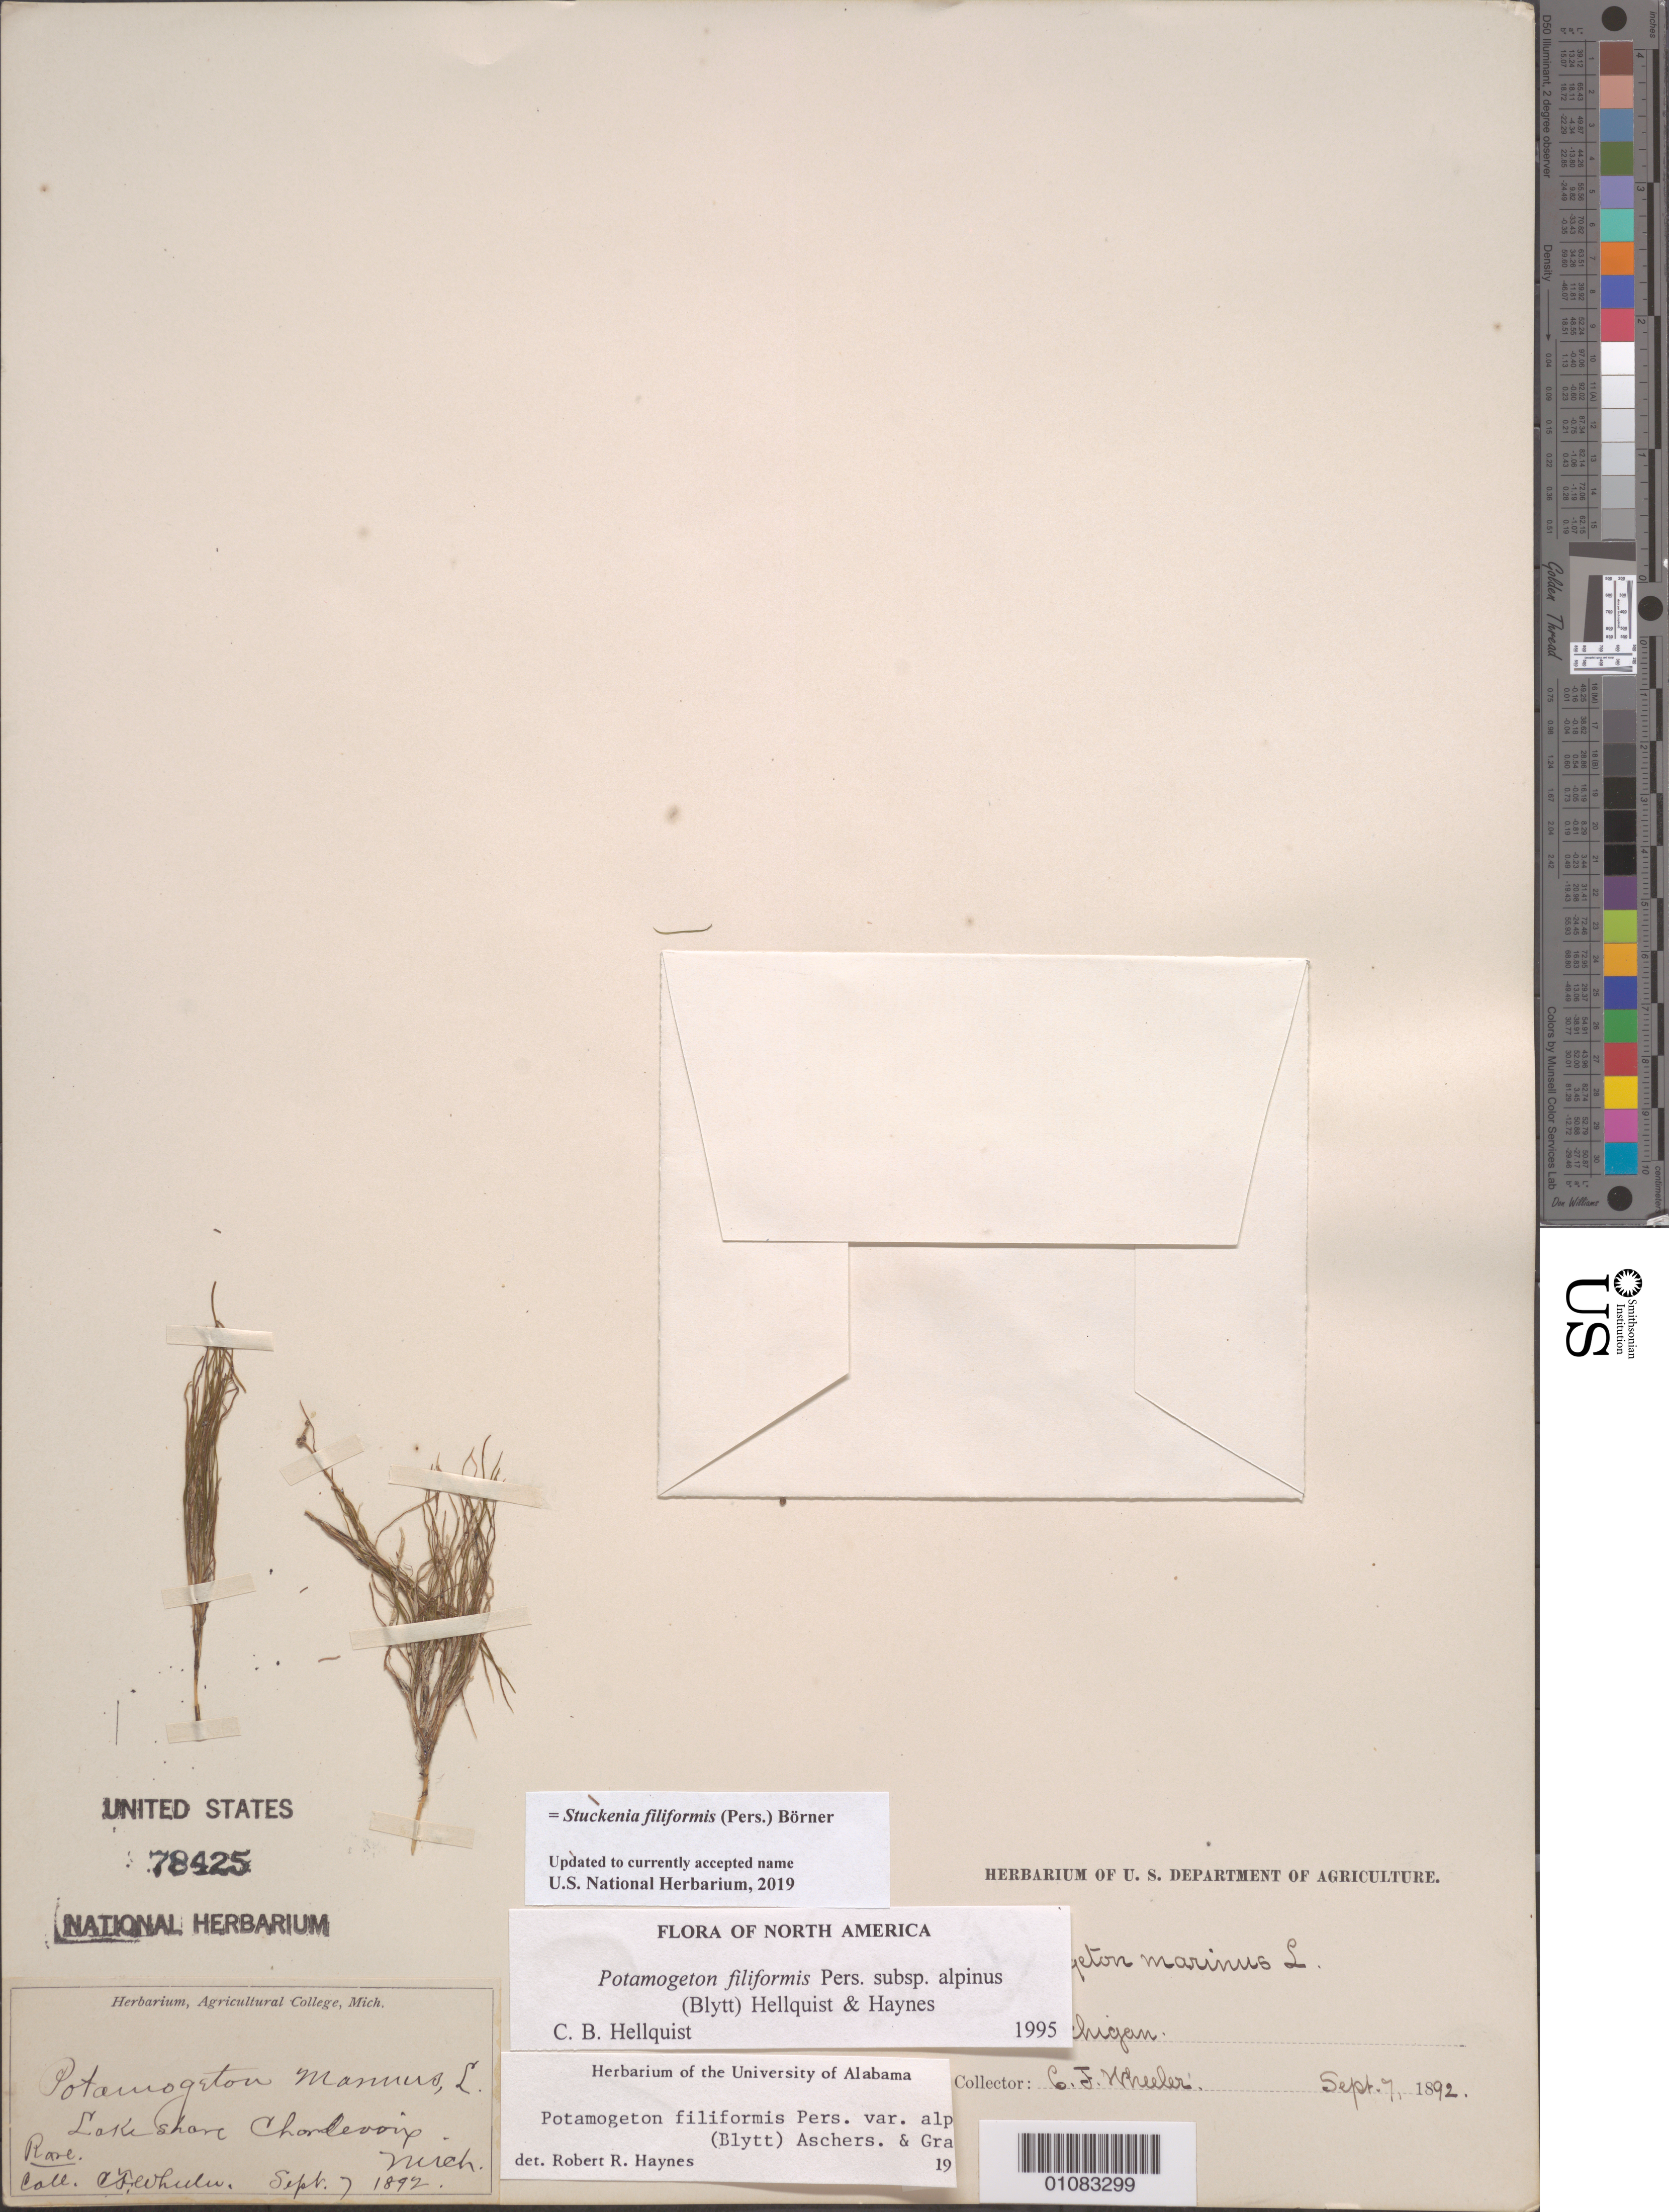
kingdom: Plantae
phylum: Tracheophyta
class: Liliopsida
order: Alismatales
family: Potamogetonaceae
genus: Stuckenia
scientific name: Stuckenia filiformis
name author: (Pers.) Börner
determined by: Strong, Mark T., (BOT), Smithsonian Institution - National Museum of Natural History (UNITED STATES)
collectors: C. Wheeler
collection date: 1892-09-07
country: United States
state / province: Michigan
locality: Chordevoip (?)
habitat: Lake shore.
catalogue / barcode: US 78425